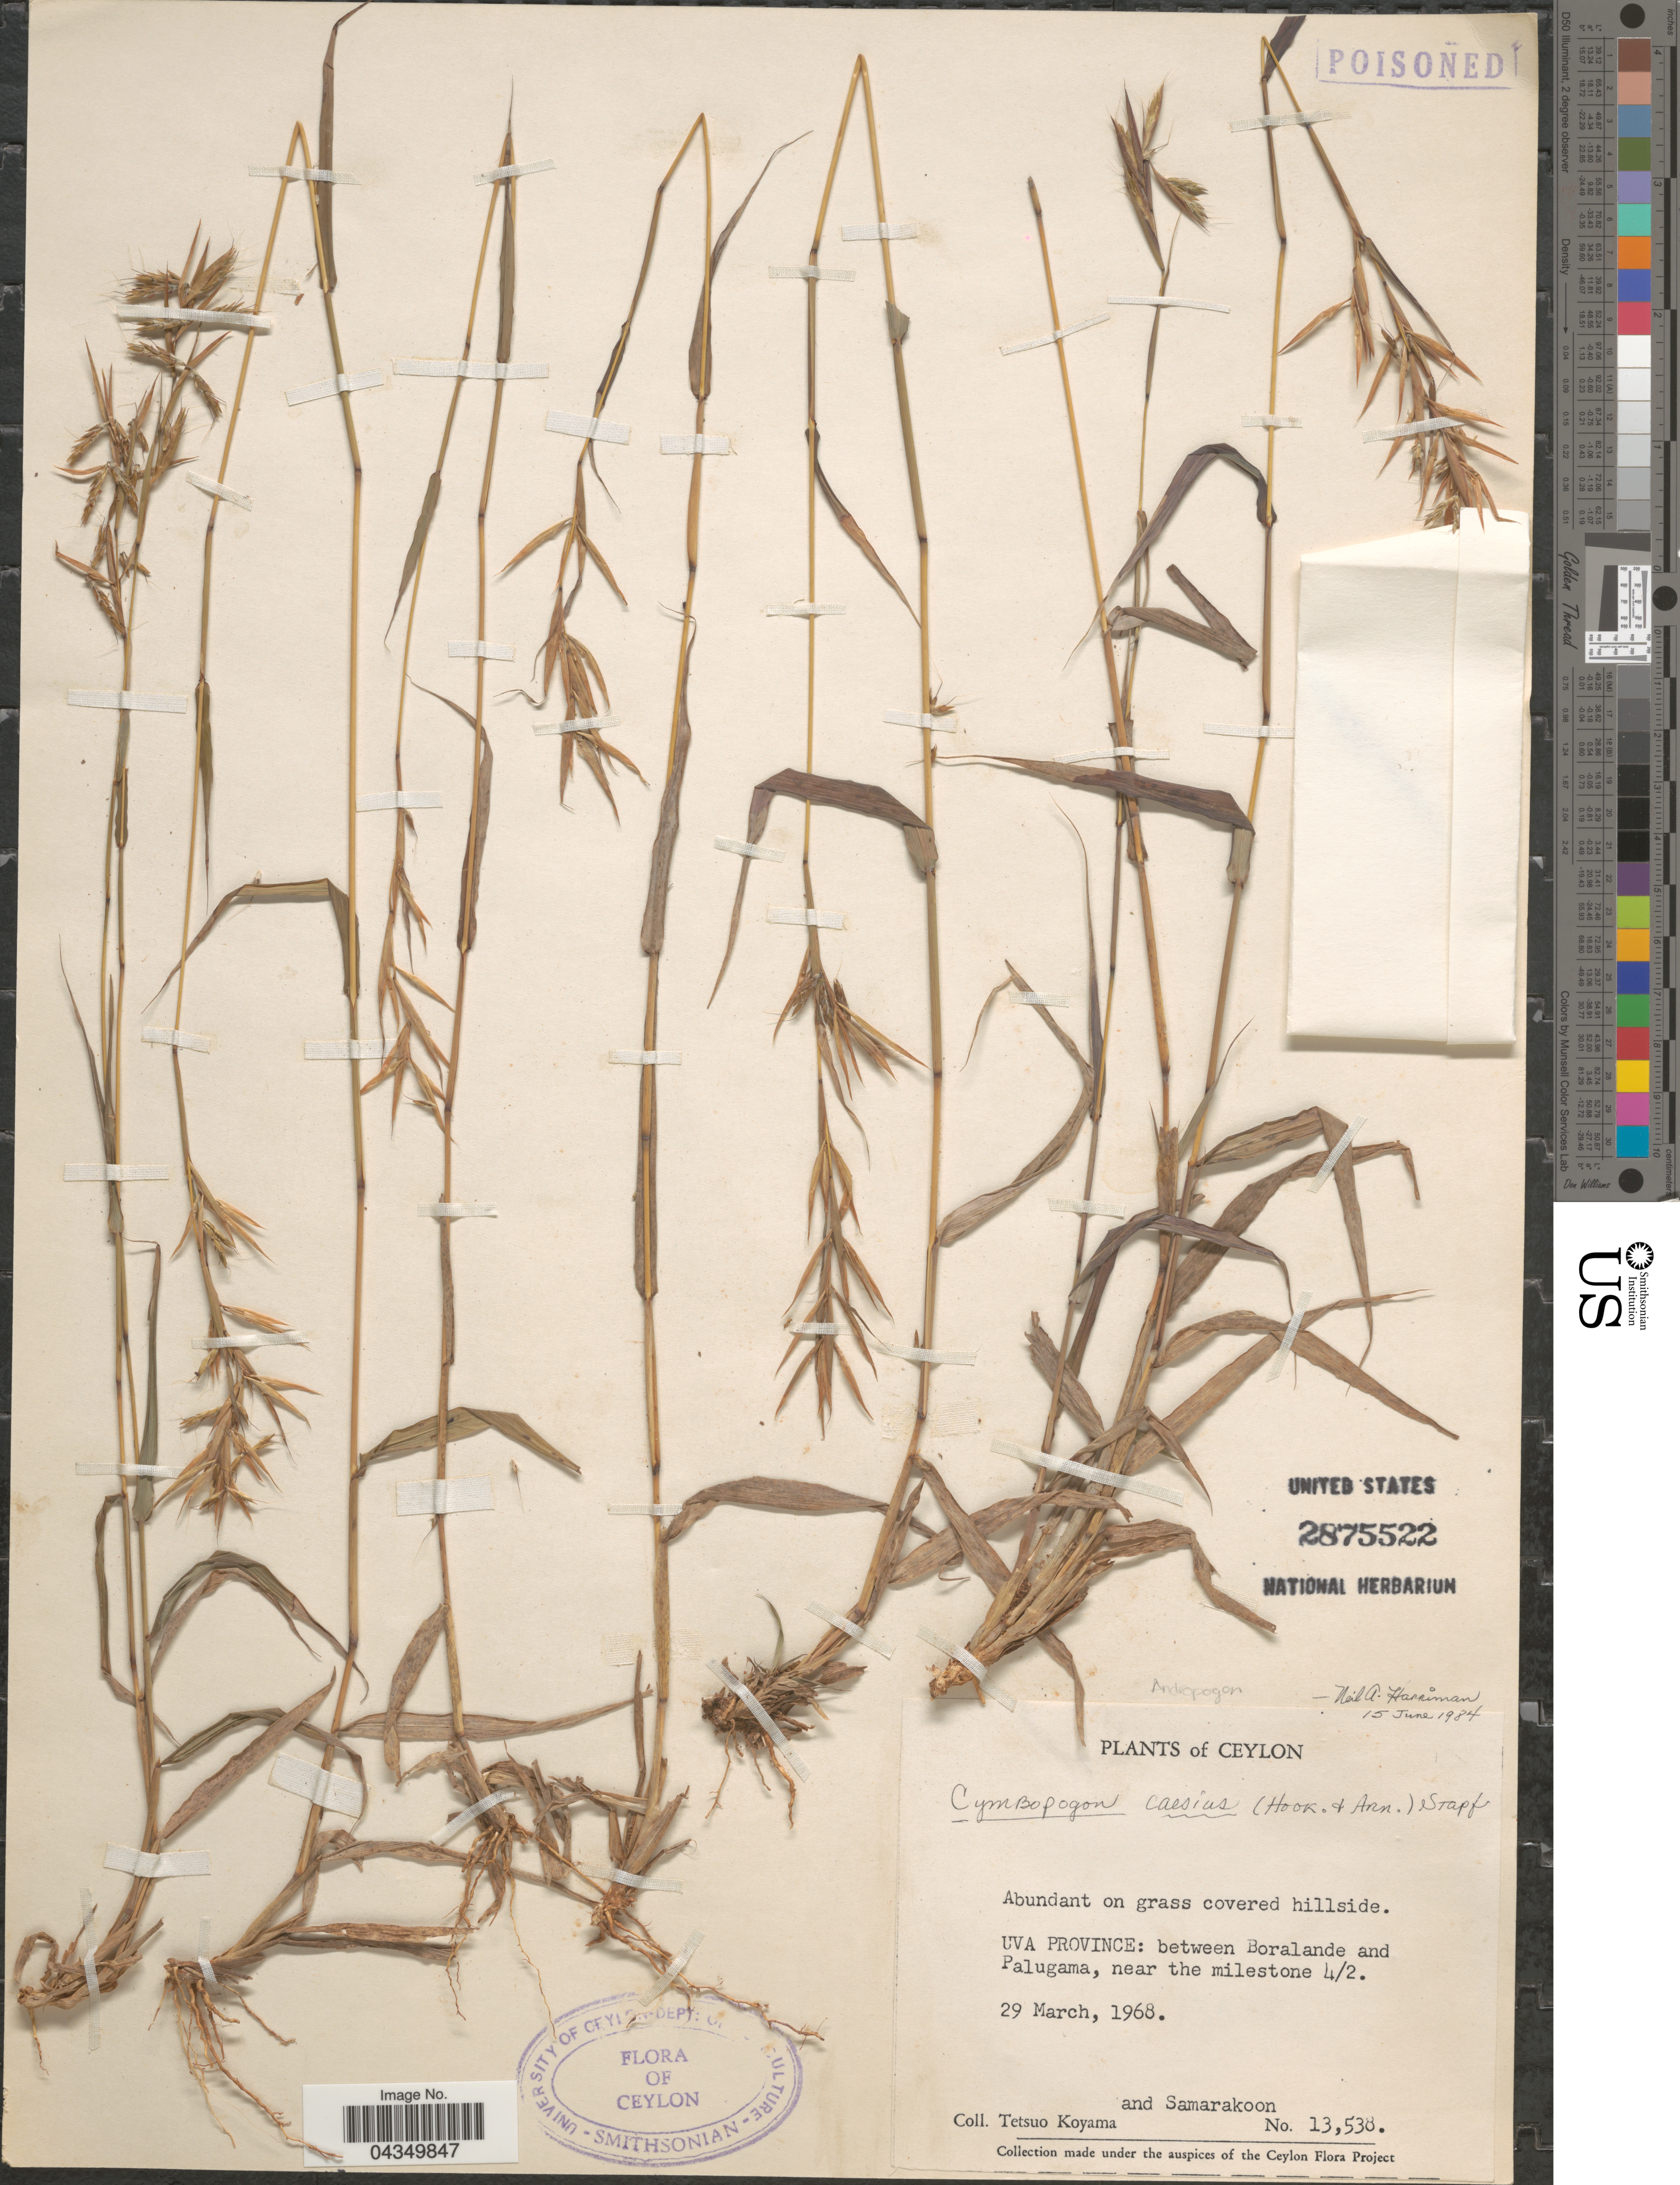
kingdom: Plantae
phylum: Tracheophyta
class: Liliopsida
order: Poales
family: Poaceae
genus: Cymbopogon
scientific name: Cymbopogon caesius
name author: (Nees ex Hook. & Arn.) Stapf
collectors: T. Koyama & T. Samarakoon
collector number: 13538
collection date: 1968-03-29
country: Sri Lanka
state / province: Uva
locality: Ceylon. Between Boralande and Palugama, near the milestone 4/2.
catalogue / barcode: US 2875522